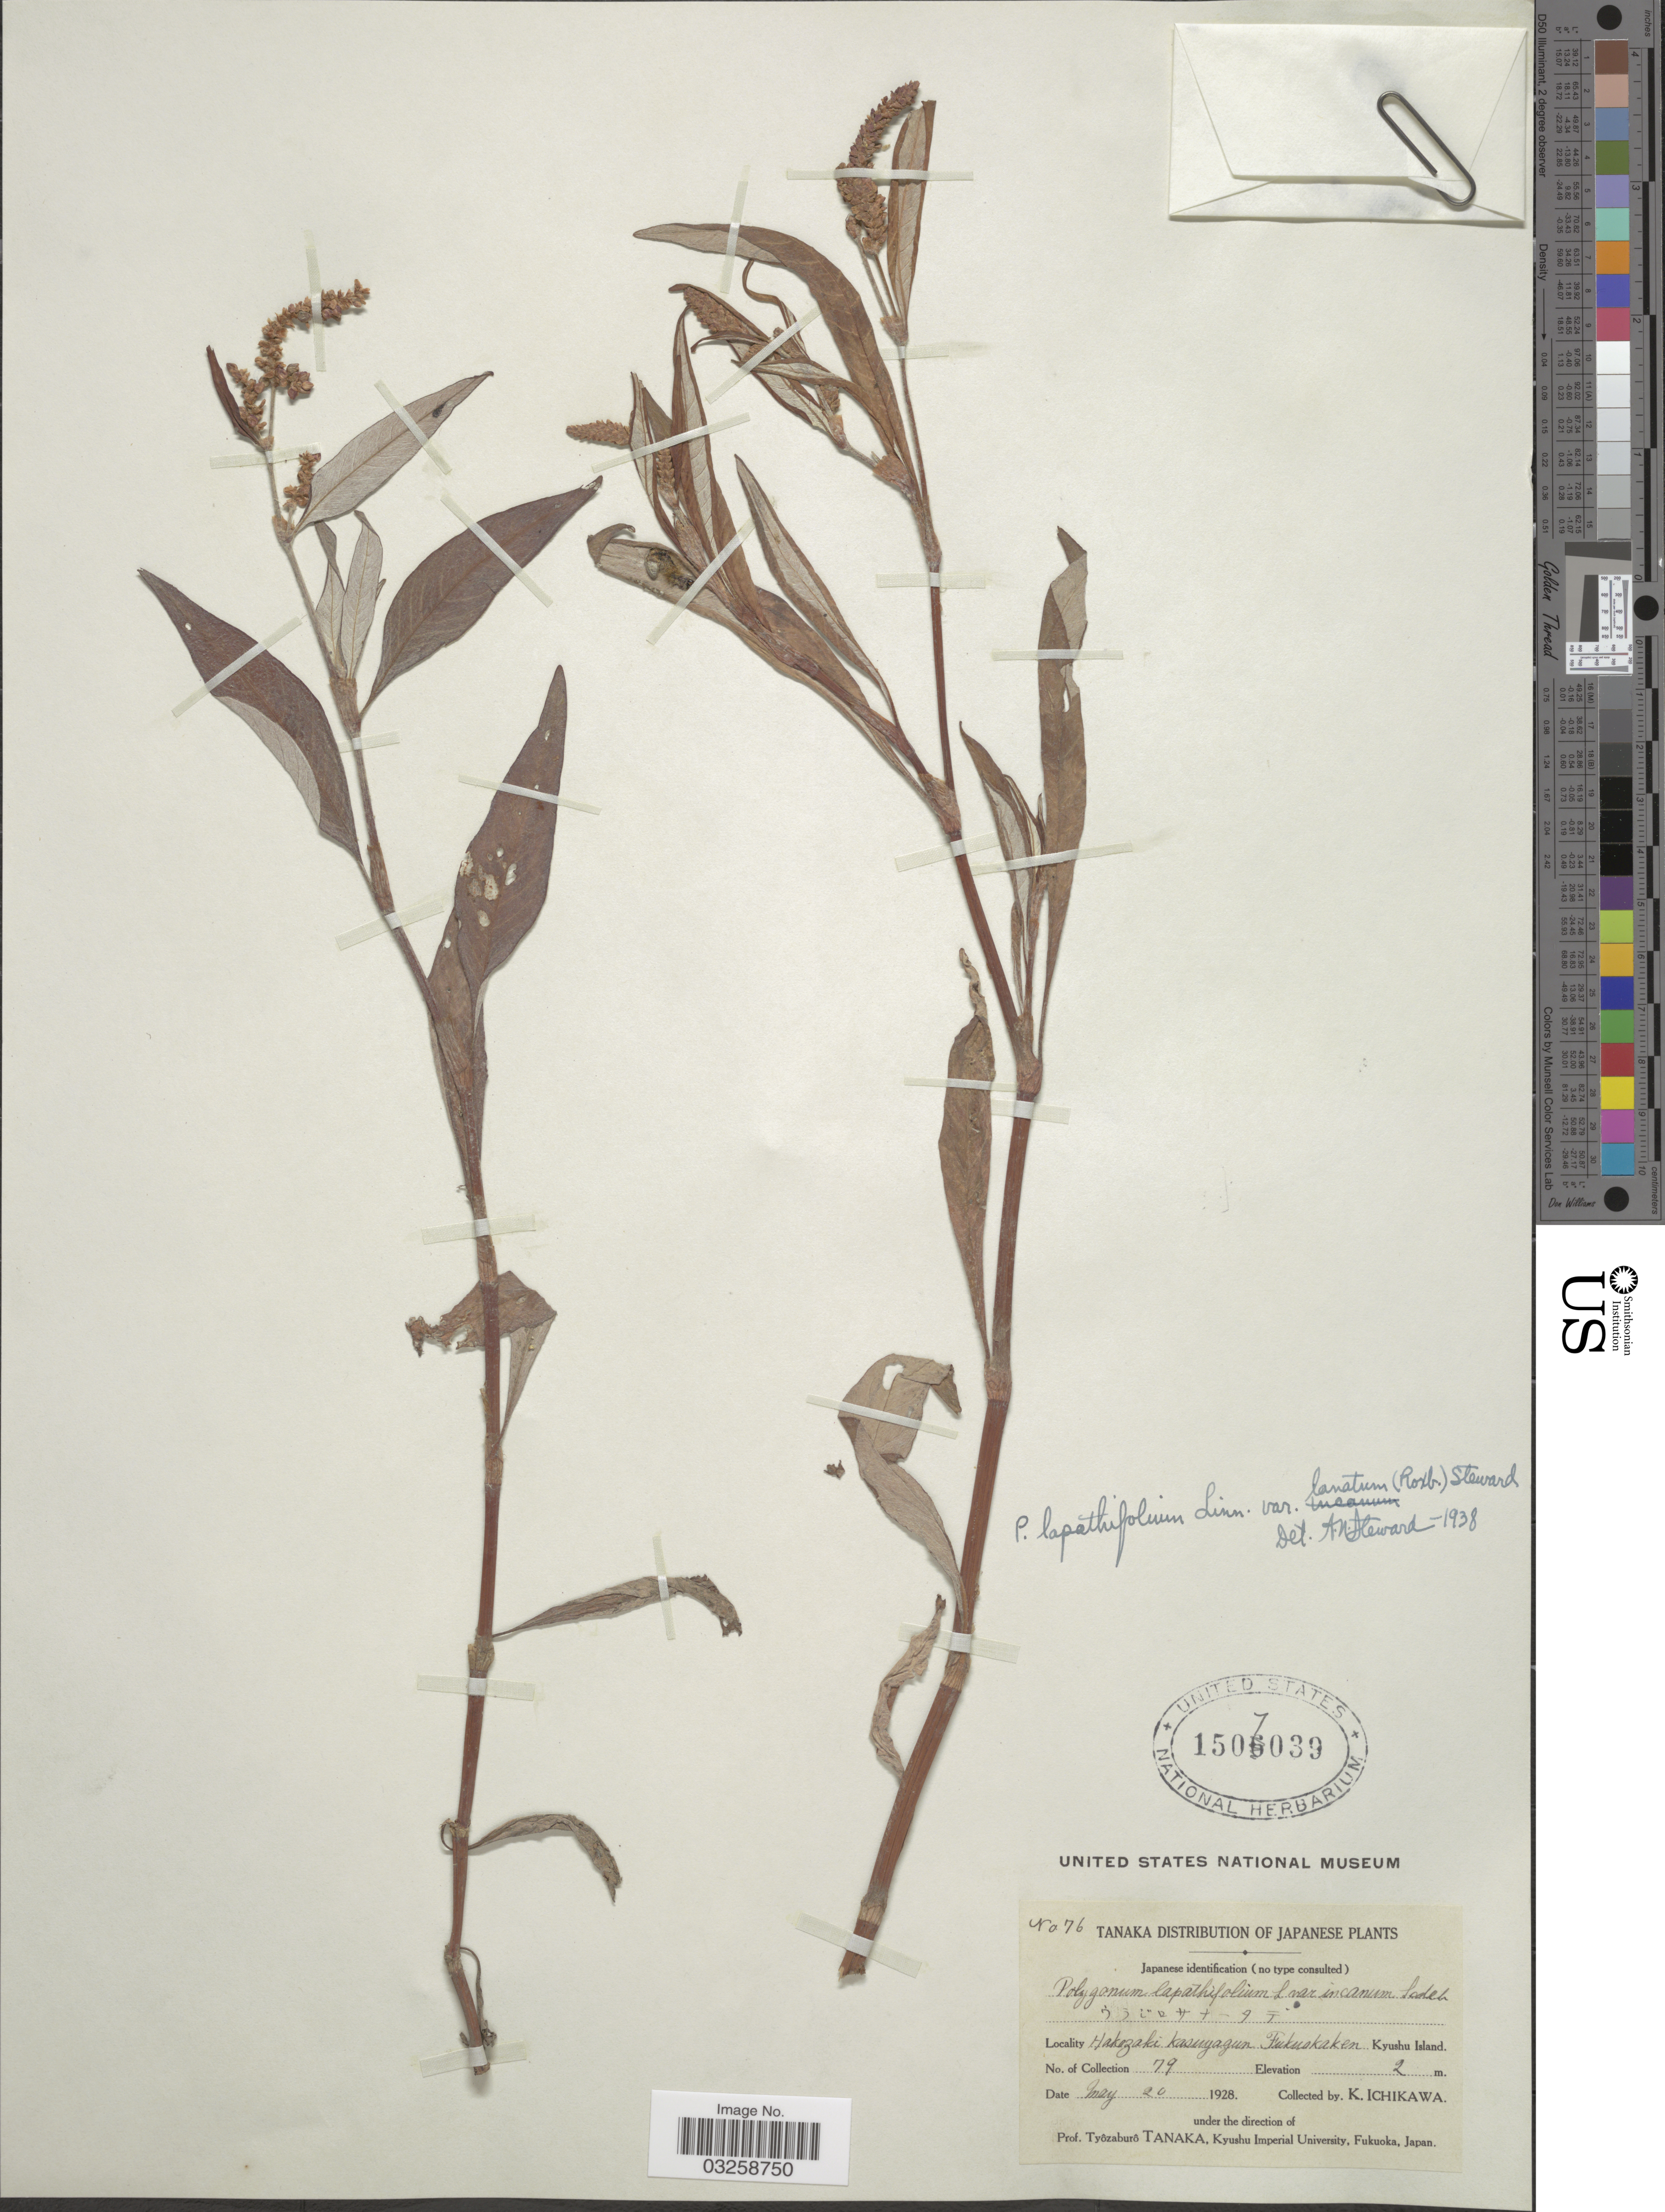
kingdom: Plantae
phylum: Tracheophyta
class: Magnoliopsida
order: Caryophyllales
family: Polygonaceae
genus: Polygonum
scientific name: Polygonum lapathifolium var. lanatum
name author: (Roxb.) Steward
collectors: T. Tanaka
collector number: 76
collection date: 1928-05-20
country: Japan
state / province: Hukuoka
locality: Hakazaki kasuyagun. Fukuokaken. Kyushu Island.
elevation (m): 2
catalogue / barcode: US 1507039